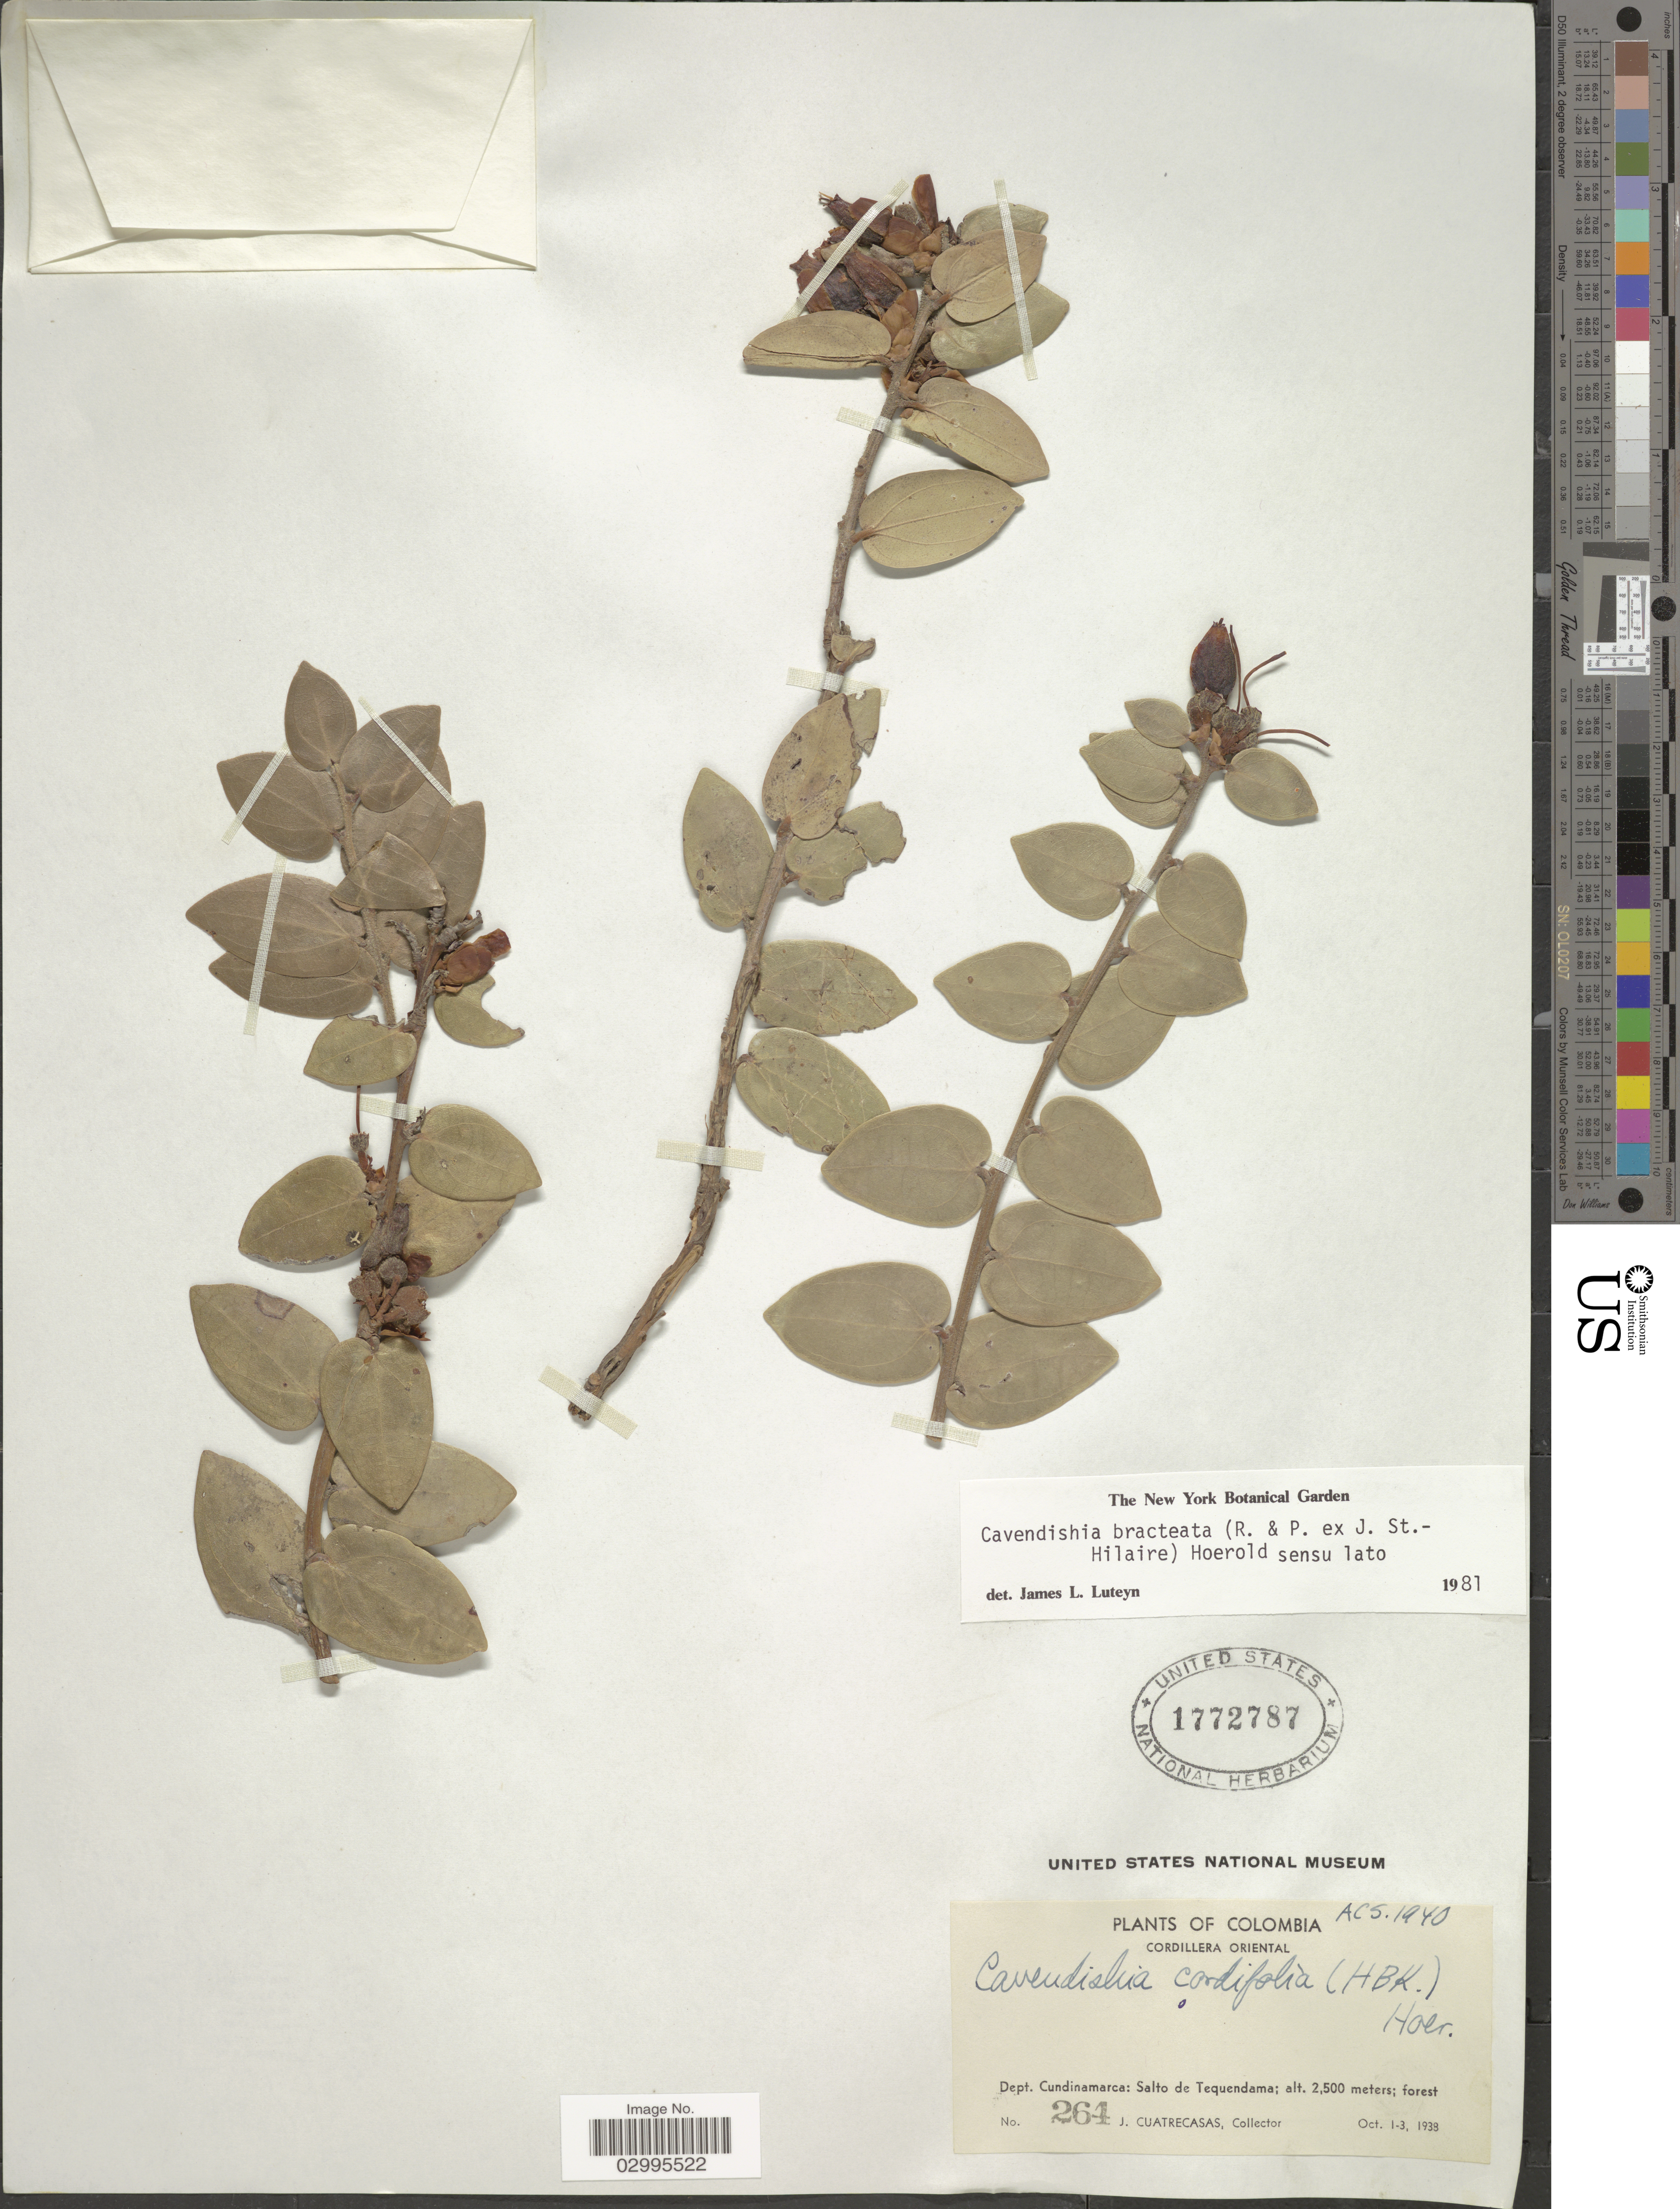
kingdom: Plantae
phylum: Tracheophyta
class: Magnoliopsida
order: Ericales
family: Ericaceae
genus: Cavendishia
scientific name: Cavendishia bracteata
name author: (Ruiz & Pav. ex J. St.-Hil.) Hoerold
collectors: J. Cuatrecasas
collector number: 264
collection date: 1938-10-01/1938-10-03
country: Colombia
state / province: Cundinamarca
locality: Cordillera Oriental. Dept. Cundinamarca: Salto de Tequendama.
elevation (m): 2500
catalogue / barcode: US 1772787